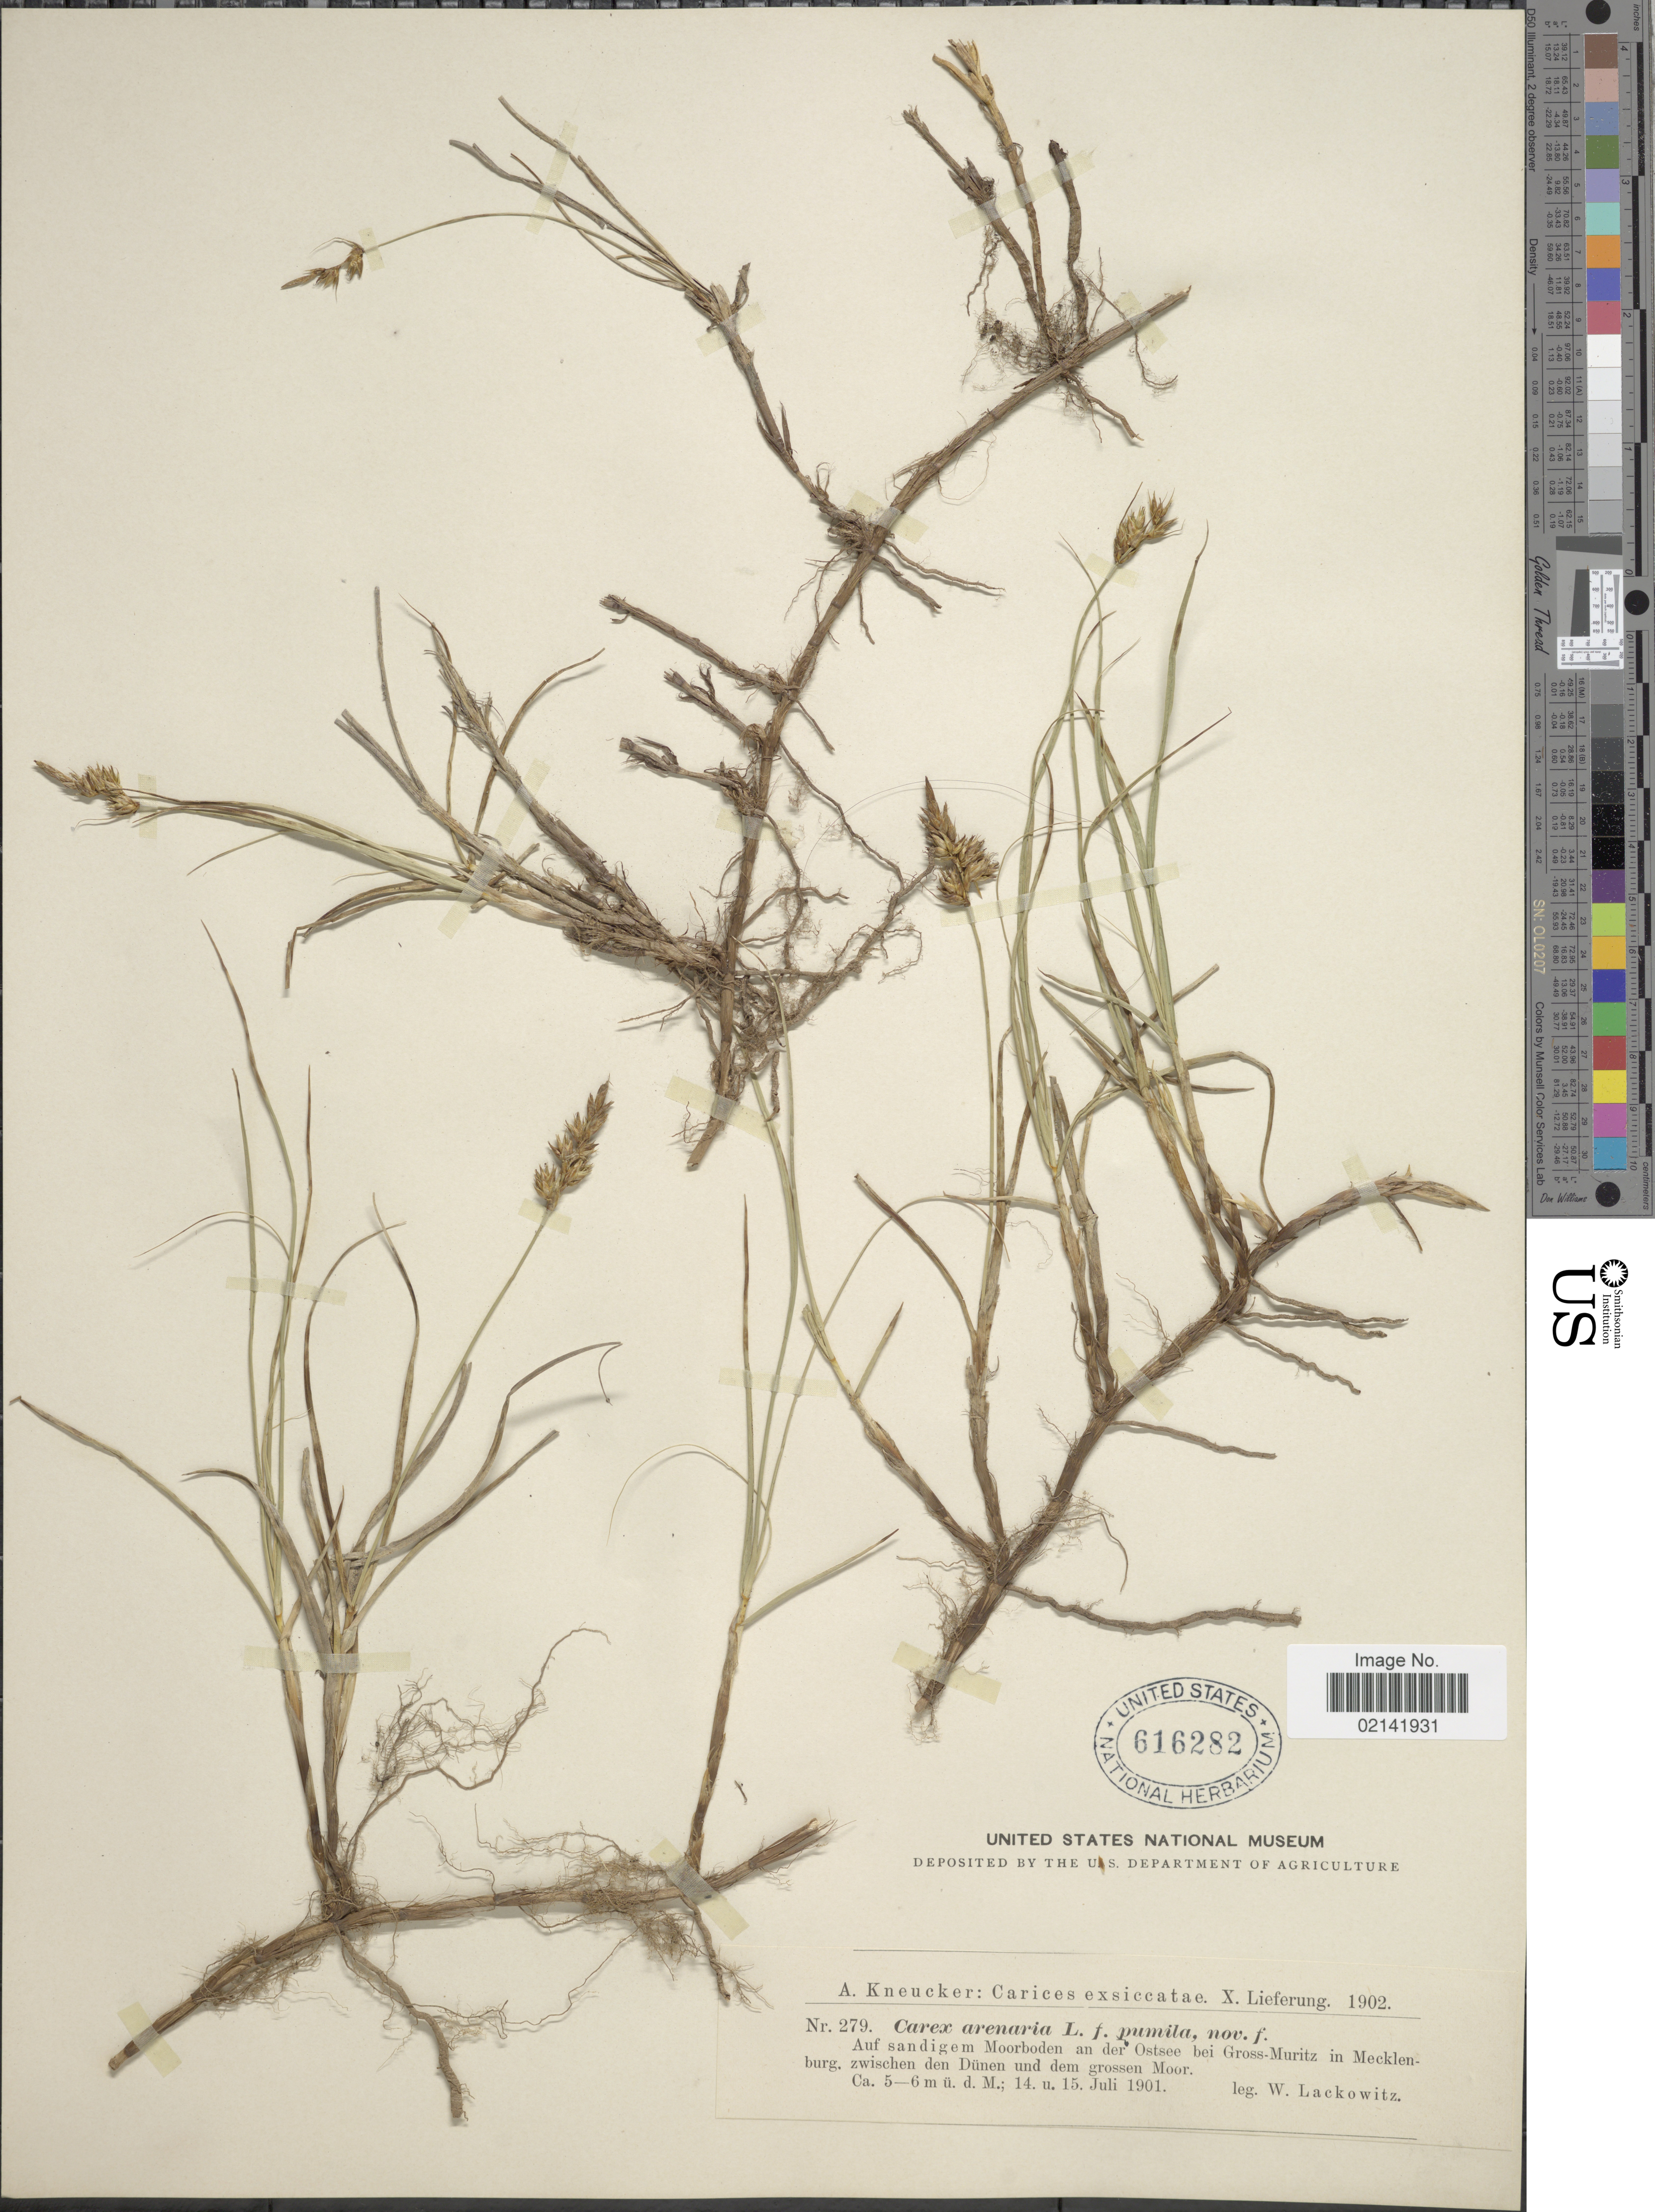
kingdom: Plantae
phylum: Tracheophyta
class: Liliopsida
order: Poales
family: Cyperaceae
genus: Carex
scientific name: Carex arenaria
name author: L.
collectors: W. Lackowitz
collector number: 279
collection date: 1901-07-14/1901-07-15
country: Germany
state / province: Mecklenburg-Vorpommern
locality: Auf sandigem Moorboden an der Ostsee bei Gross-Muritz in Mecklenburg, zwischen den Dunen und dem grossen Moor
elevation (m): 5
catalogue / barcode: US 616282